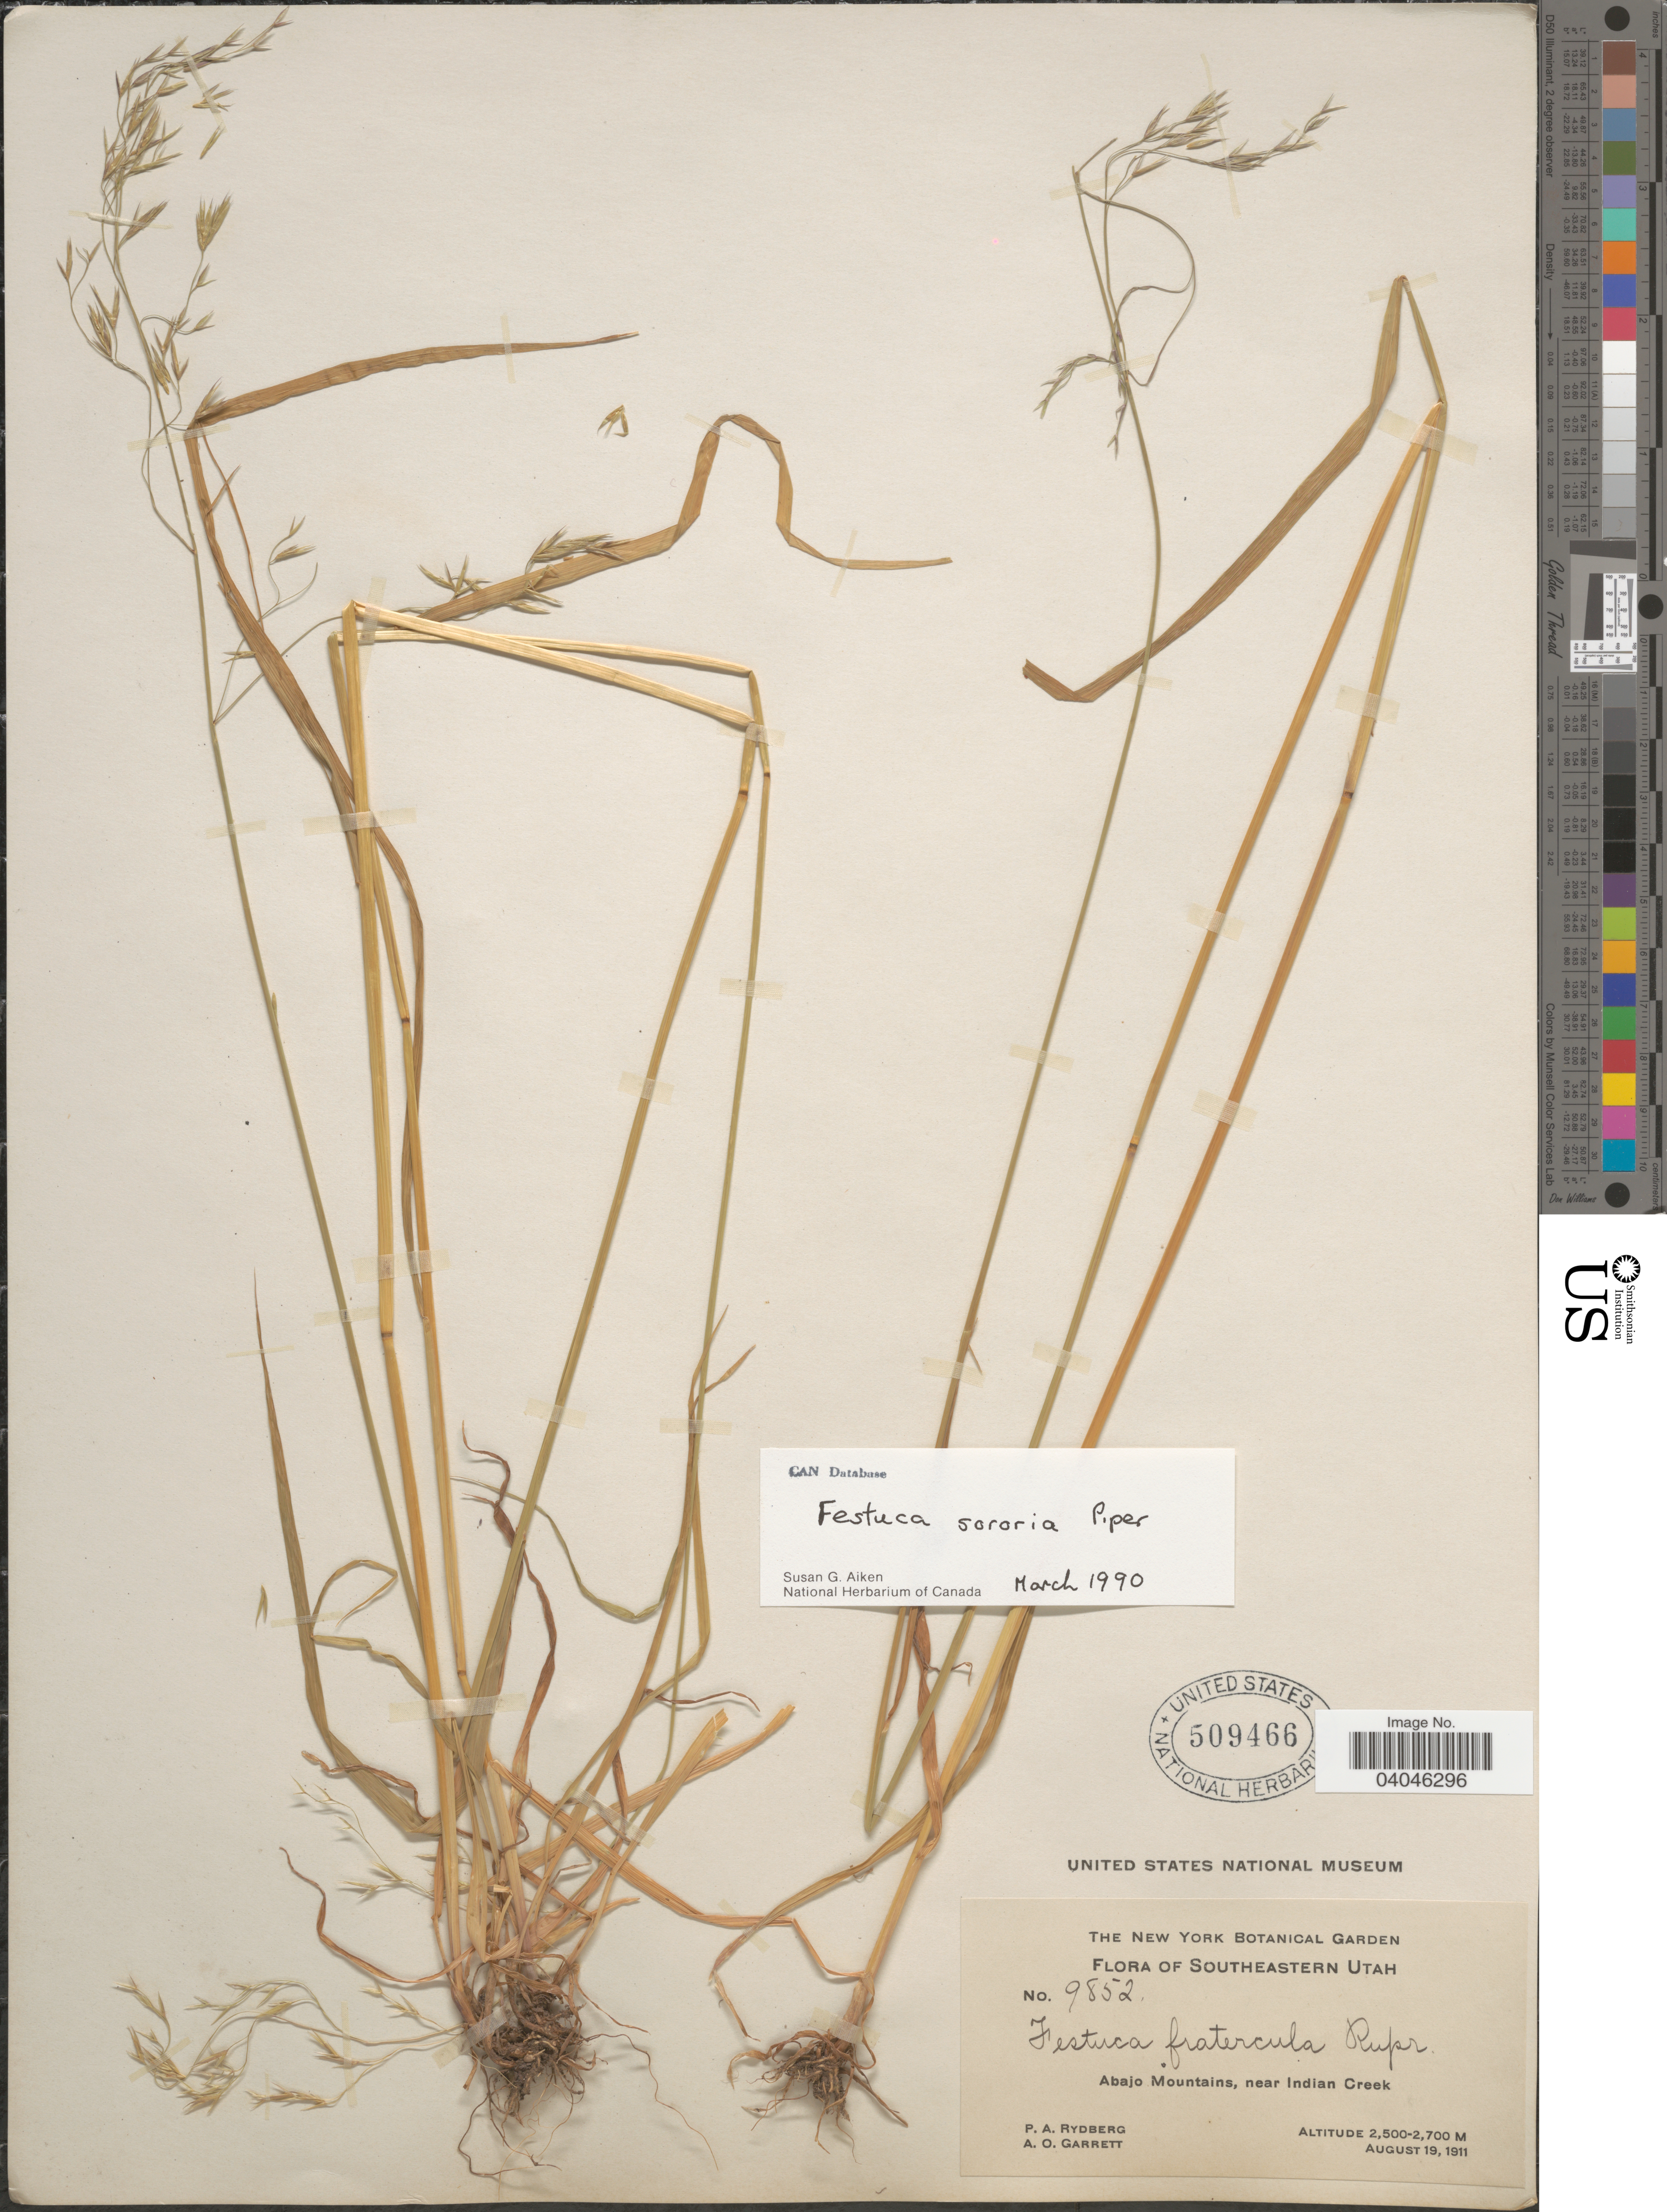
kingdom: Plantae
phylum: Tracheophyta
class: Liliopsida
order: Poales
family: Poaceae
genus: Festuca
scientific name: Festuca sororia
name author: Piper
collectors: P. A. Rydberg & A. O. Garrett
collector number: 9852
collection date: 1911-08-19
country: United States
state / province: Utah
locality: Southeastern Utah. Abajo Mountains, near Indian Creek.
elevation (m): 2500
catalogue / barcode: US 509466